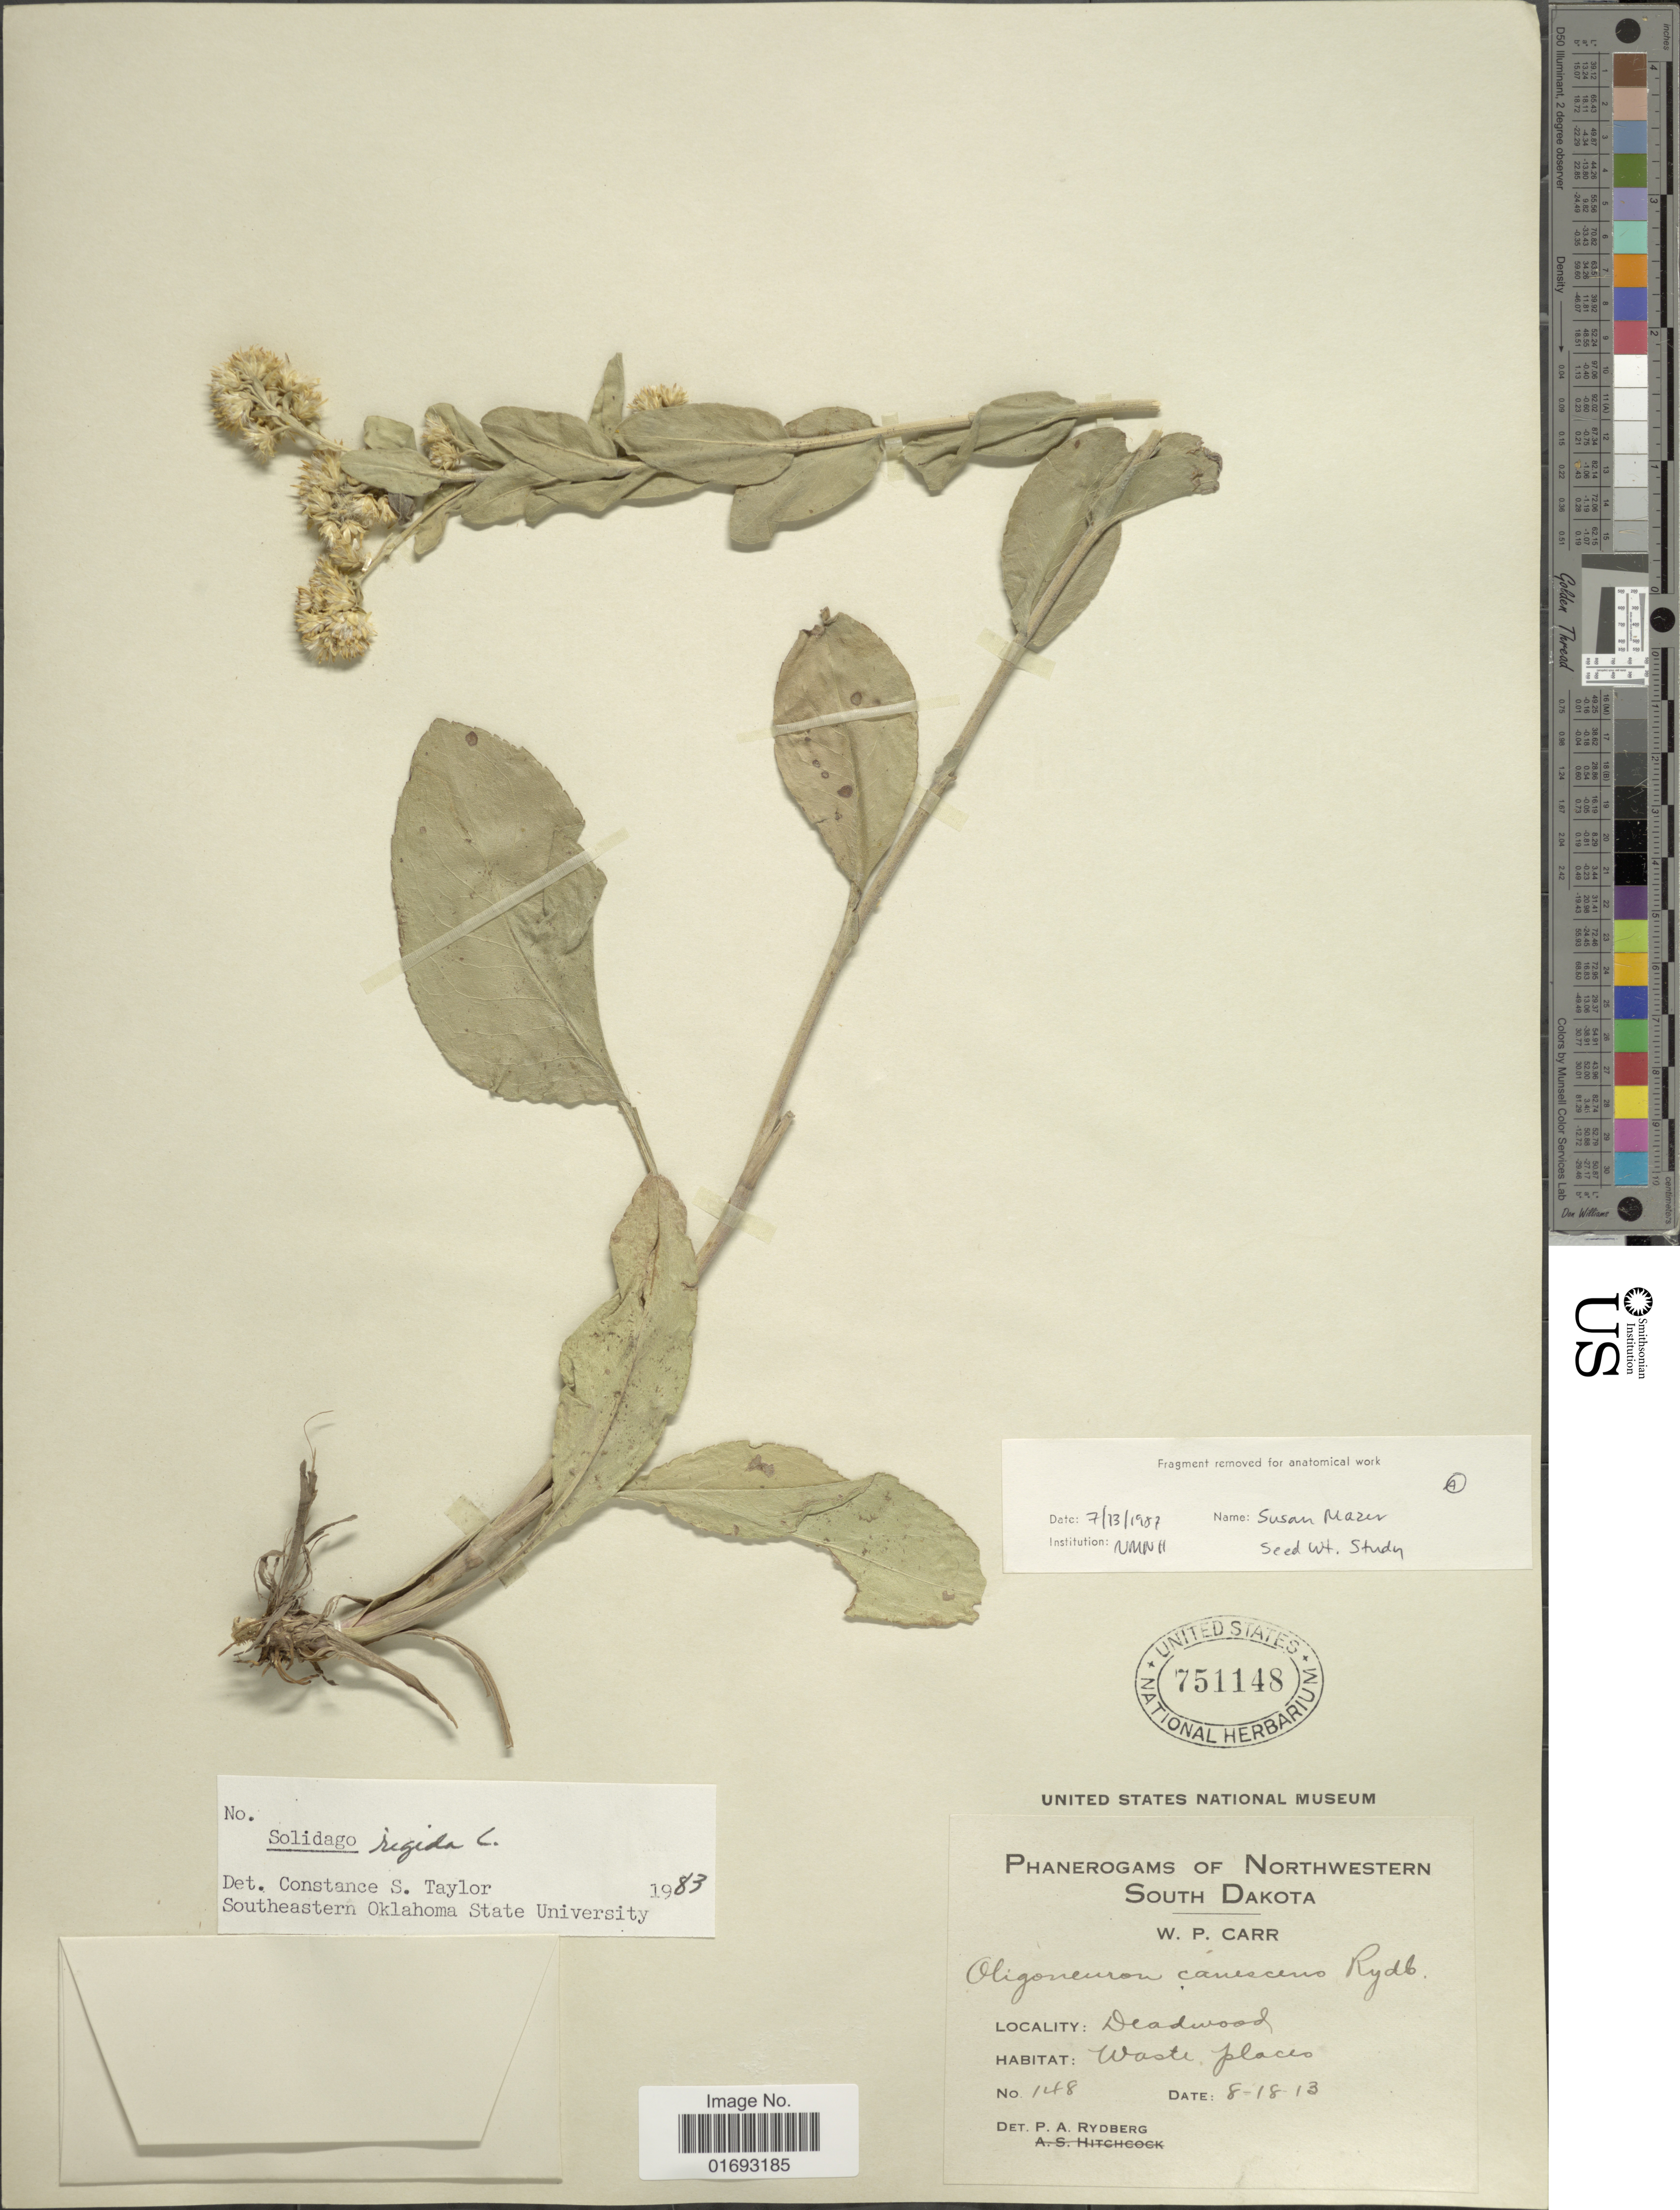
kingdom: Plantae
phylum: Tracheophyta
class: Magnoliopsida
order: Asterales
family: Asteraceae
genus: Oligoneuron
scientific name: Oligoneuron rigidum var. humile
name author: (Porter) G.L. Nesom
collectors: P. A. Rydberg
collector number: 148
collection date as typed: Transcribed d/m/y: 18/8/13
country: United States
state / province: South Dakota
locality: Deadwood, Waste places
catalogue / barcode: US 751148